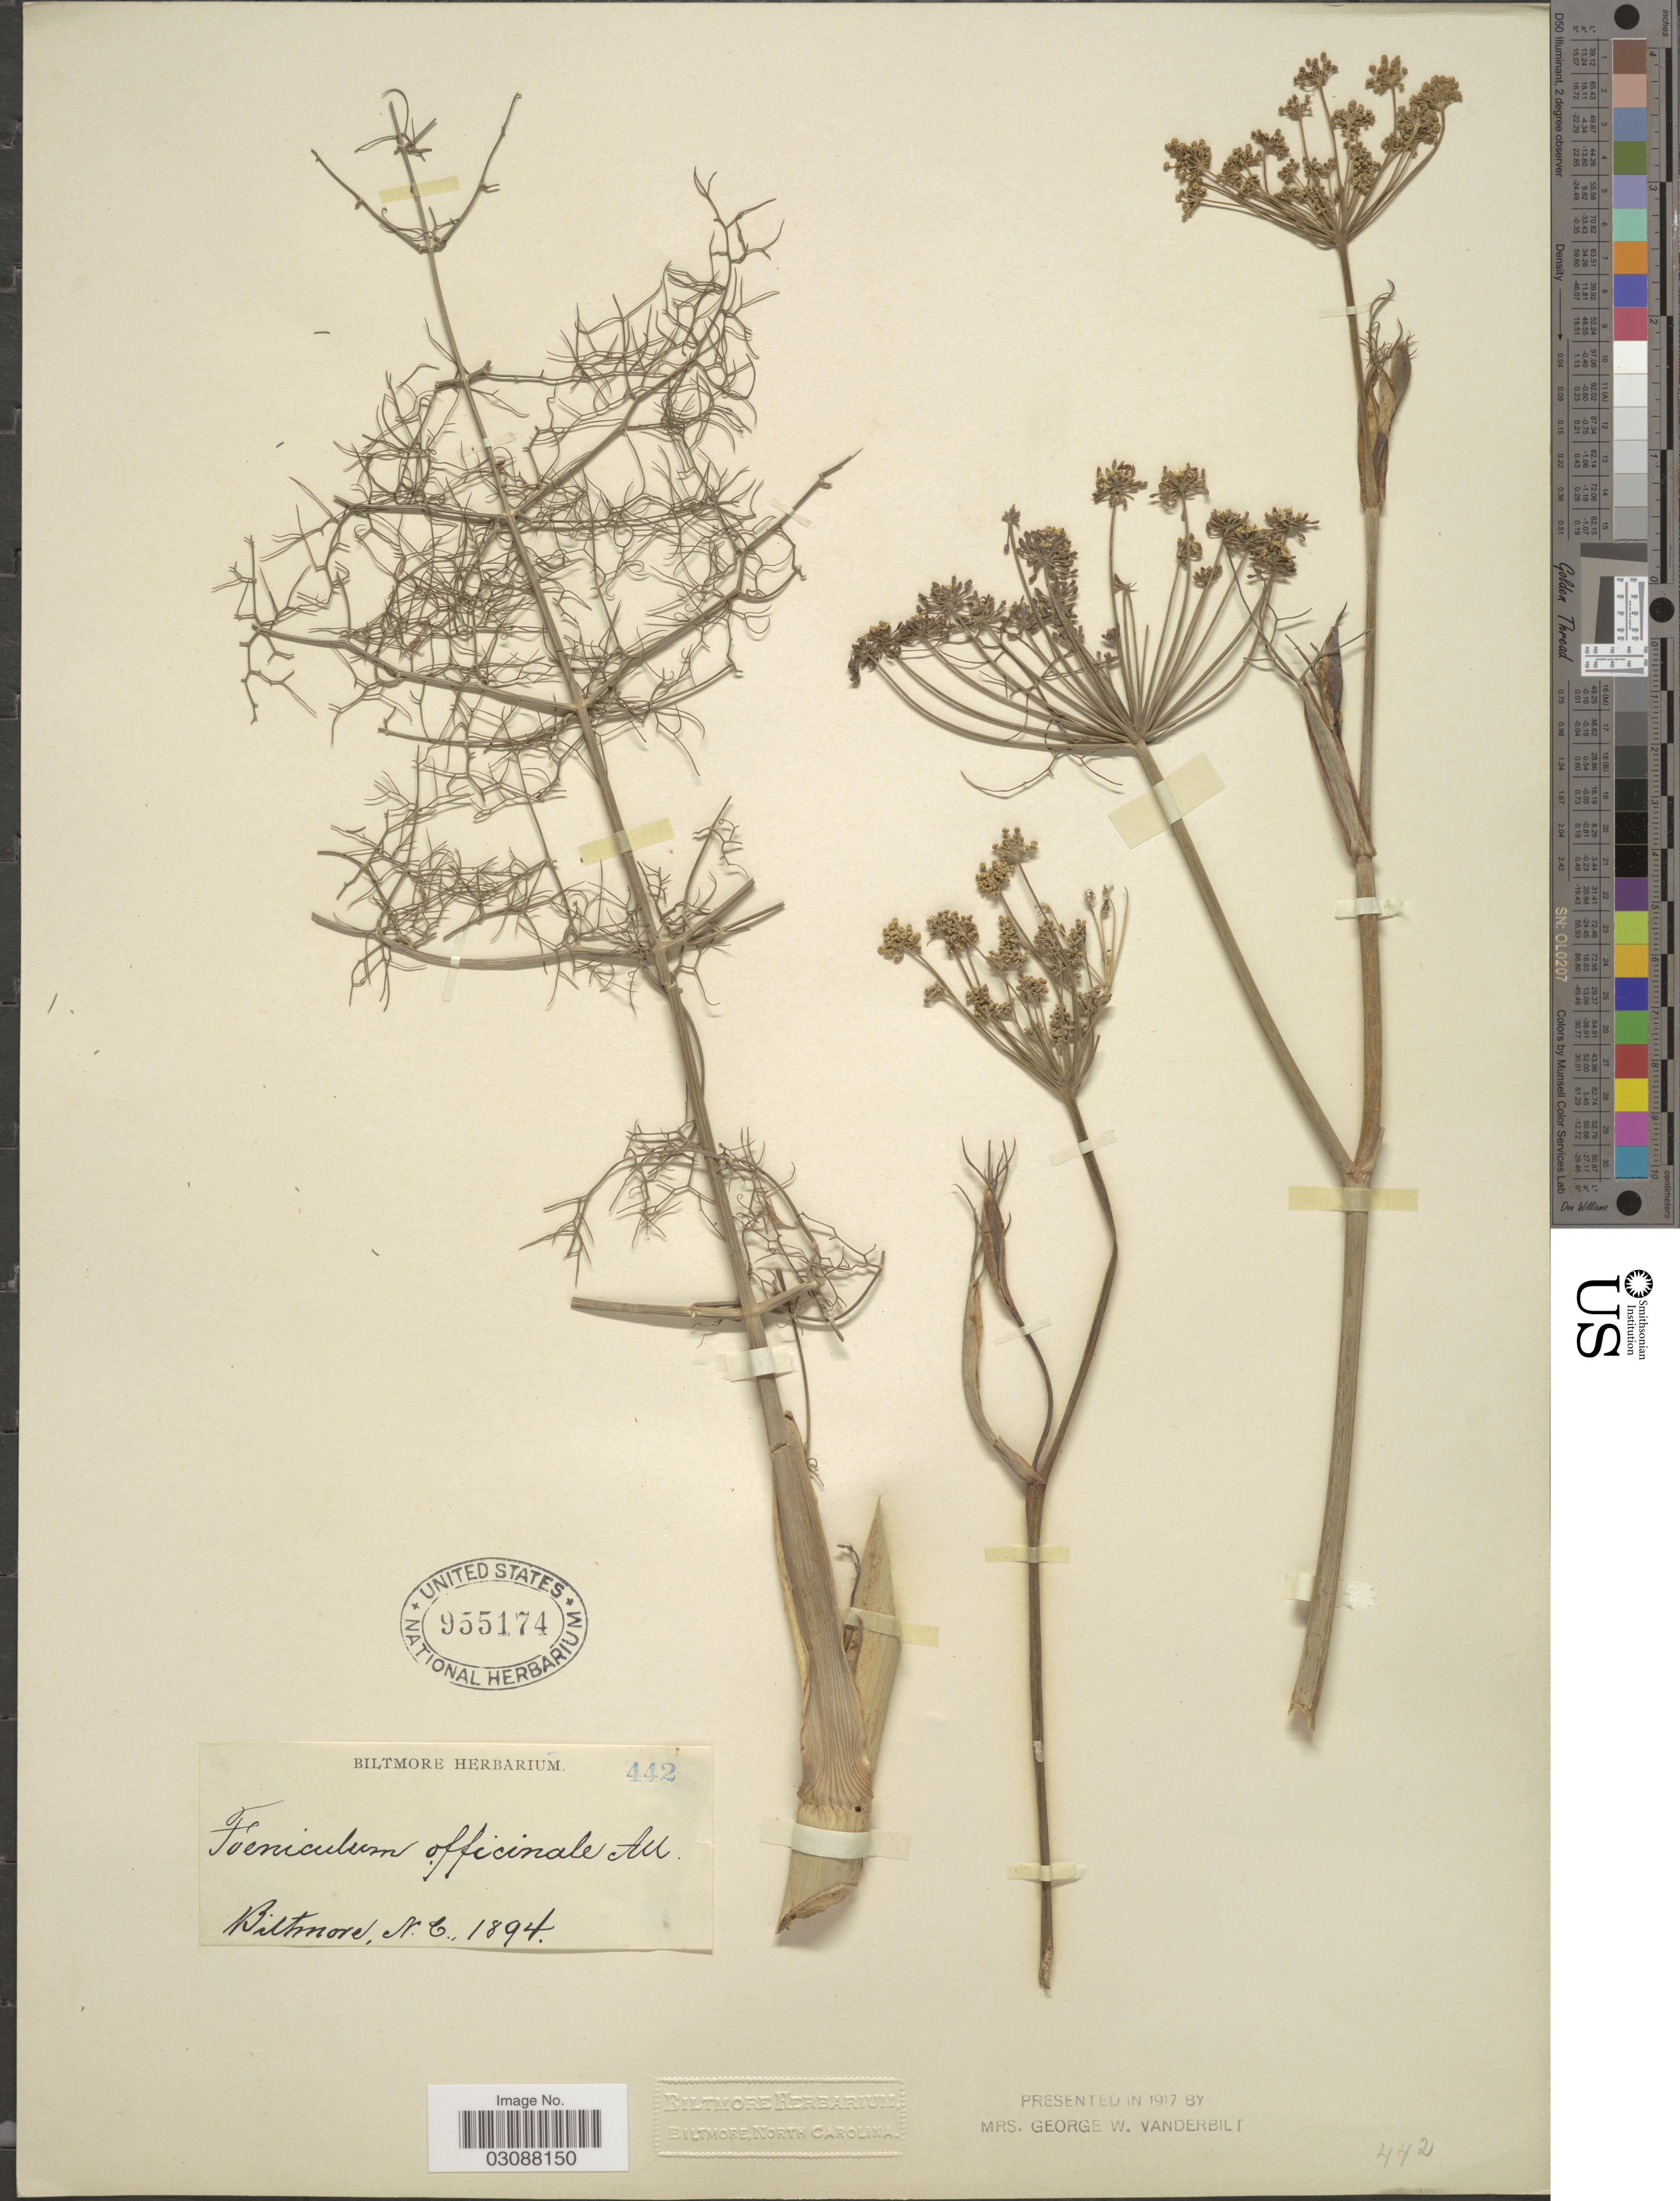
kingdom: Plantae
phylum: Tracheophyta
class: Magnoliopsida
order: Apiales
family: Apiaceae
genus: Foeniculum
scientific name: Foeniculum vulgare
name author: Mill.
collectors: ex herb. Biltmore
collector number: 442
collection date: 1894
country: United States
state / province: North Carolina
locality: Biltmore.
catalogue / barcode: US 955174